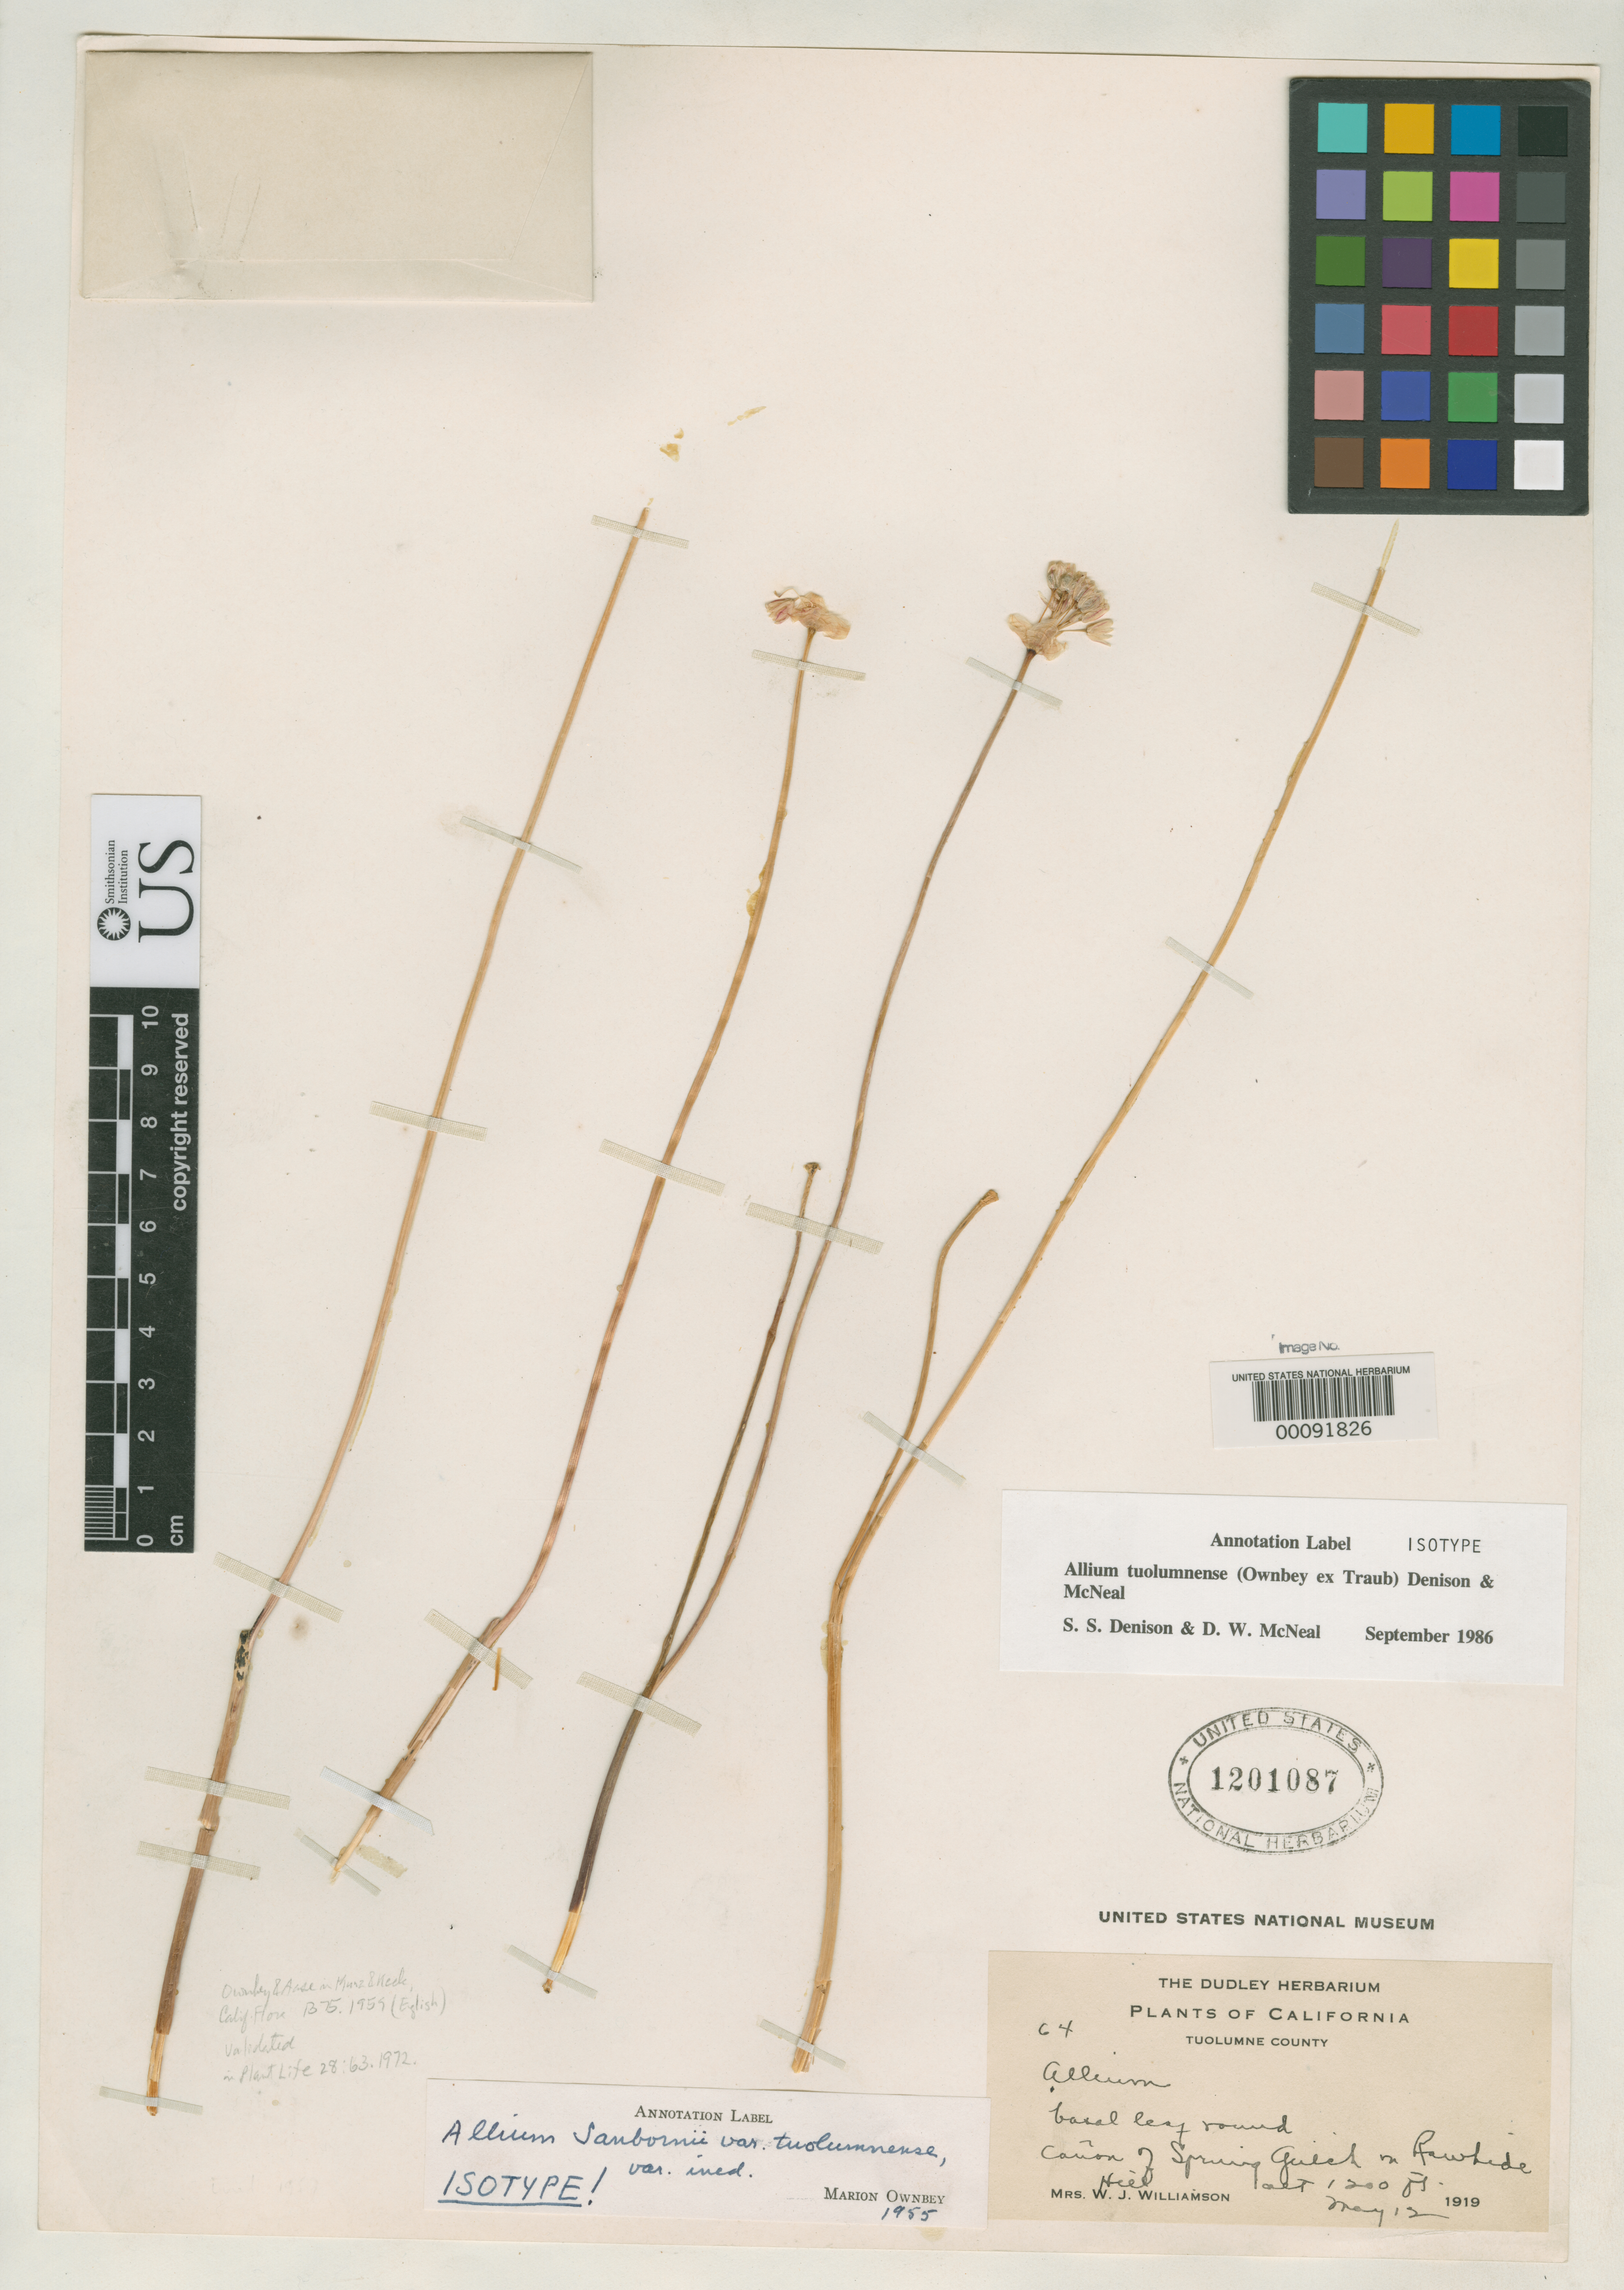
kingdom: Plantae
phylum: Tracheophyta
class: Liliopsida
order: Asparagales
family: Amaryllidaceae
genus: Allium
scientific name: Allium sanbornii var. tuolumnense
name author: Ownbey & Aase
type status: Isotype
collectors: W. Williamson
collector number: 64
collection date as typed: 12 May 1919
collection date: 1919-05-12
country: United States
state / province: California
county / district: Tuolumne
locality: Rawhide Hill, Canyon of Spring Gulch; alt. 1200 ft.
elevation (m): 366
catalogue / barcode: US 1201087